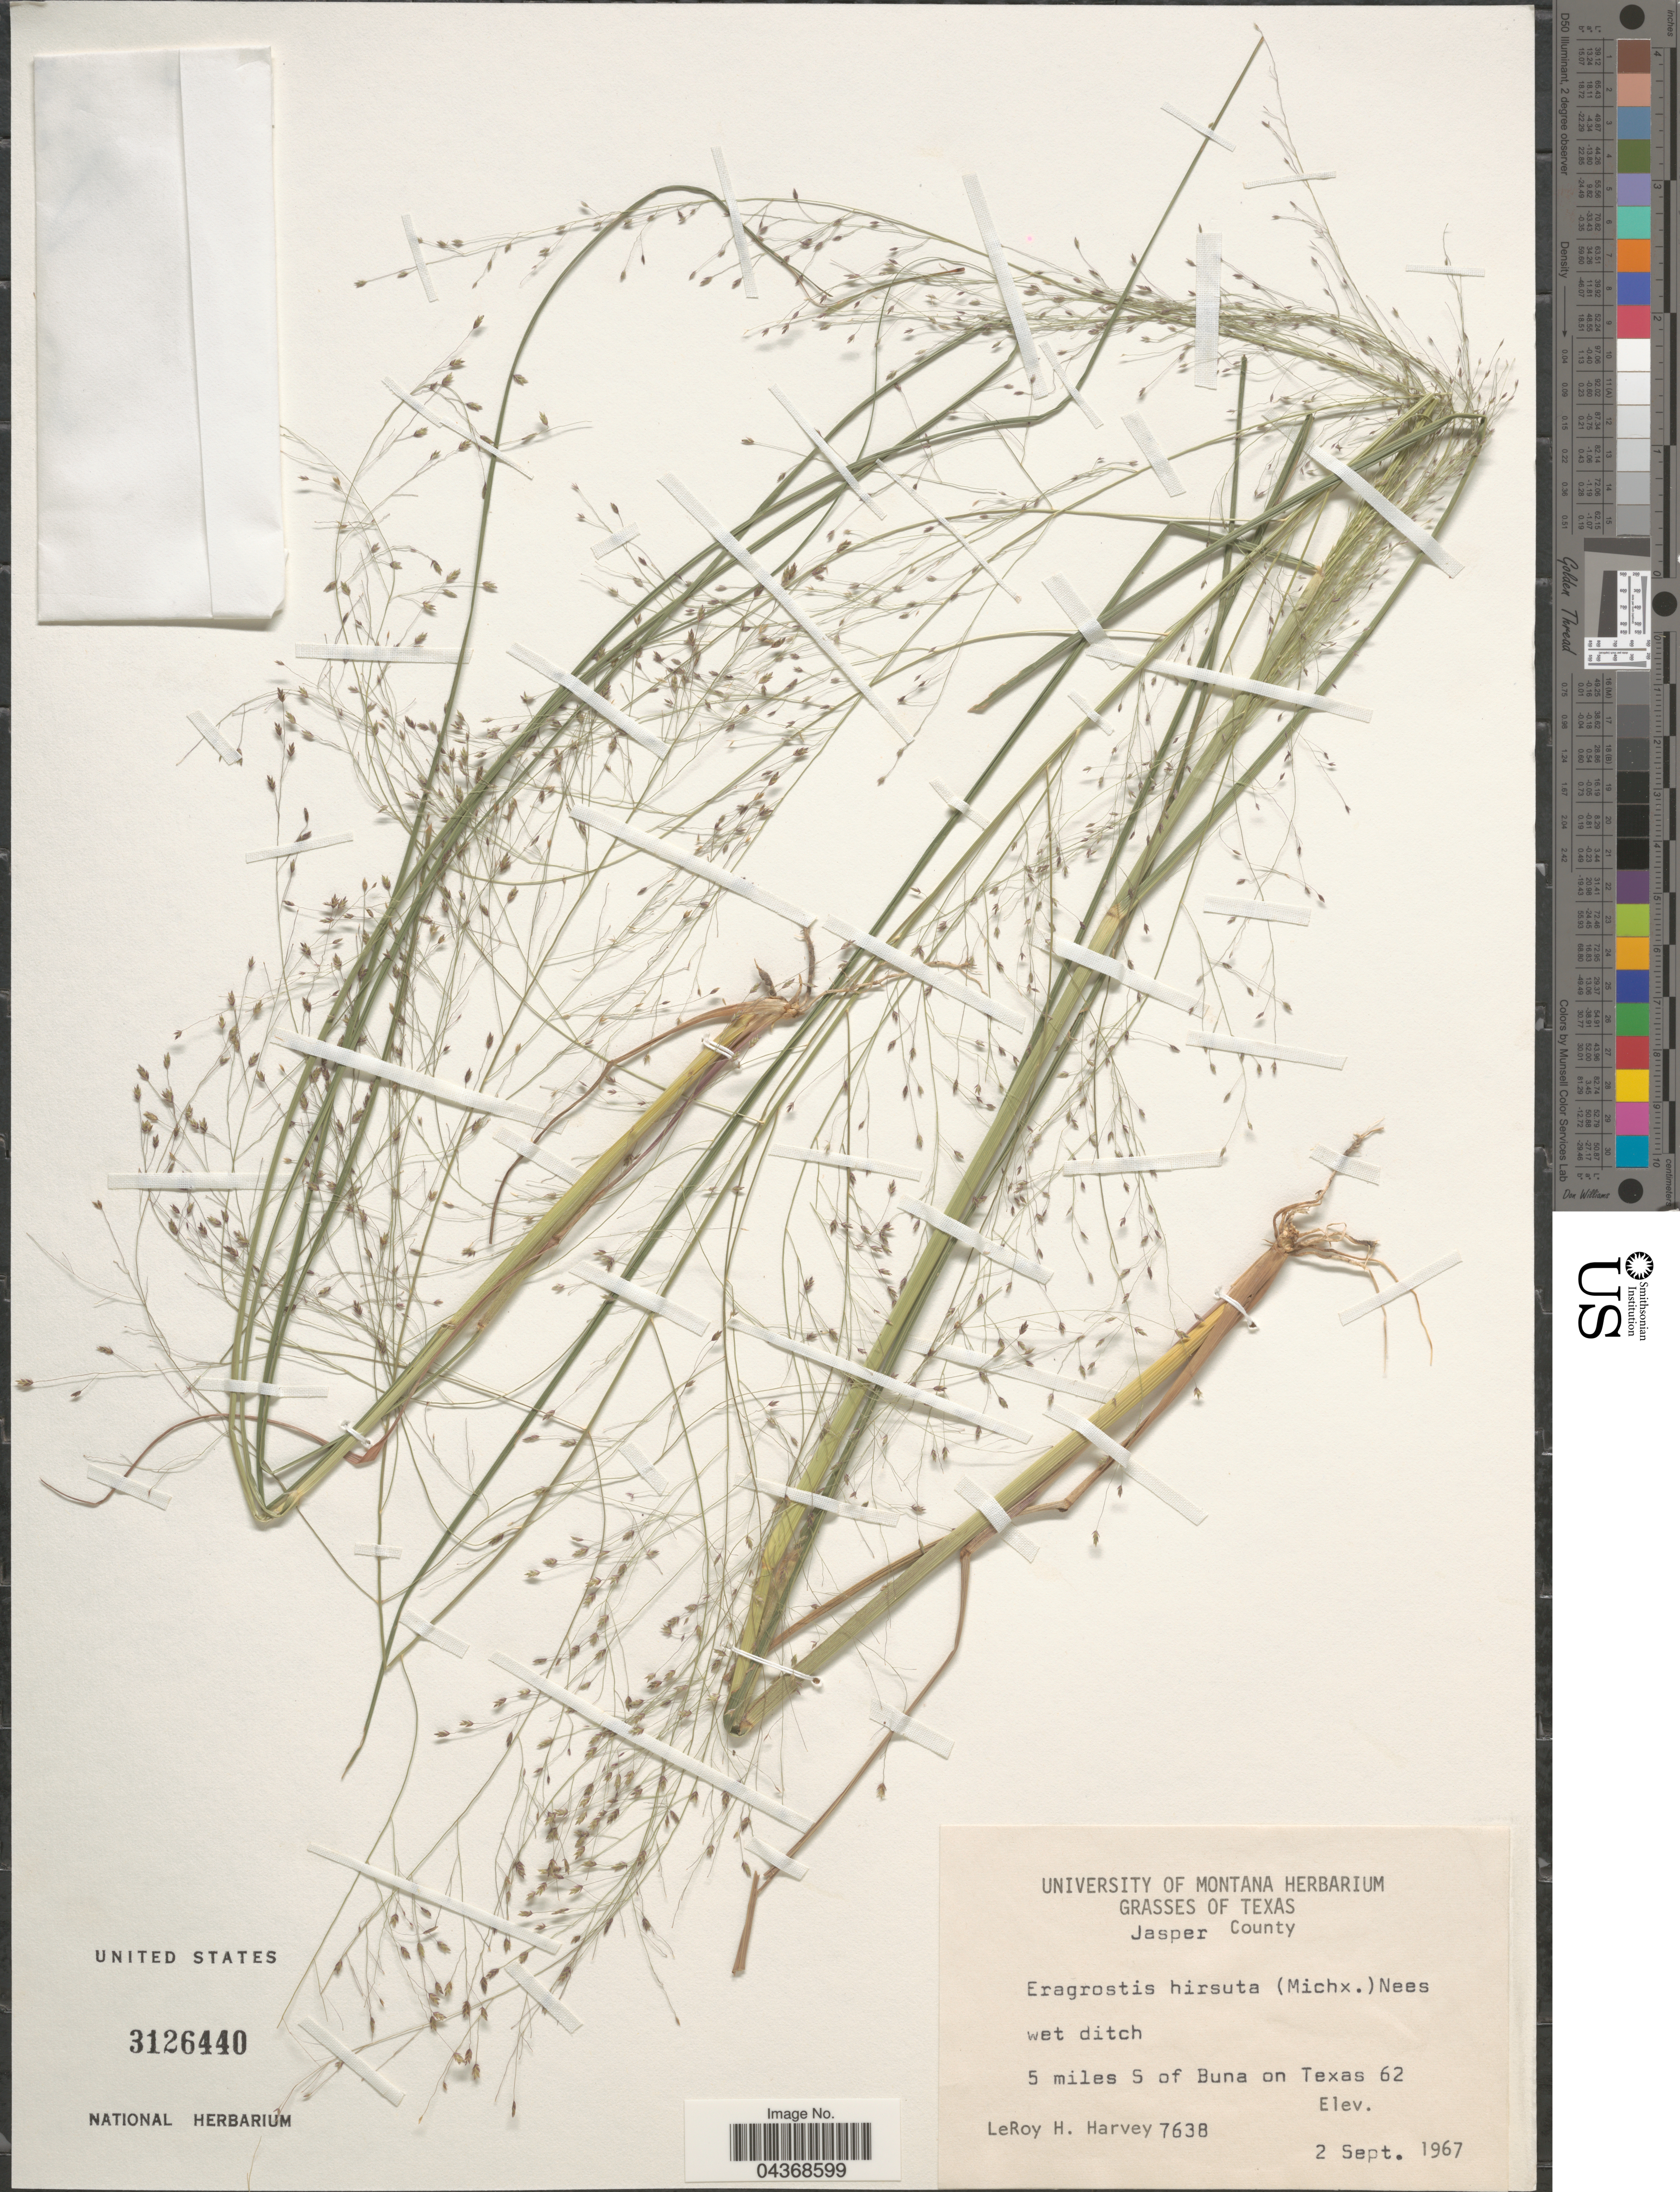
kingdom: Plantae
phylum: Tracheophyta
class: Liliopsida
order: Poales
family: Poaceae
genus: Eragrostis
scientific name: Eragrostis hirsuta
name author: (Michx.) Nees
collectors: L. H. Harvey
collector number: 7638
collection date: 1967-09-02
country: United States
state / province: Texas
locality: Jasper County. 5 miles S of Buna on Texas 62.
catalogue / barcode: US 3126440